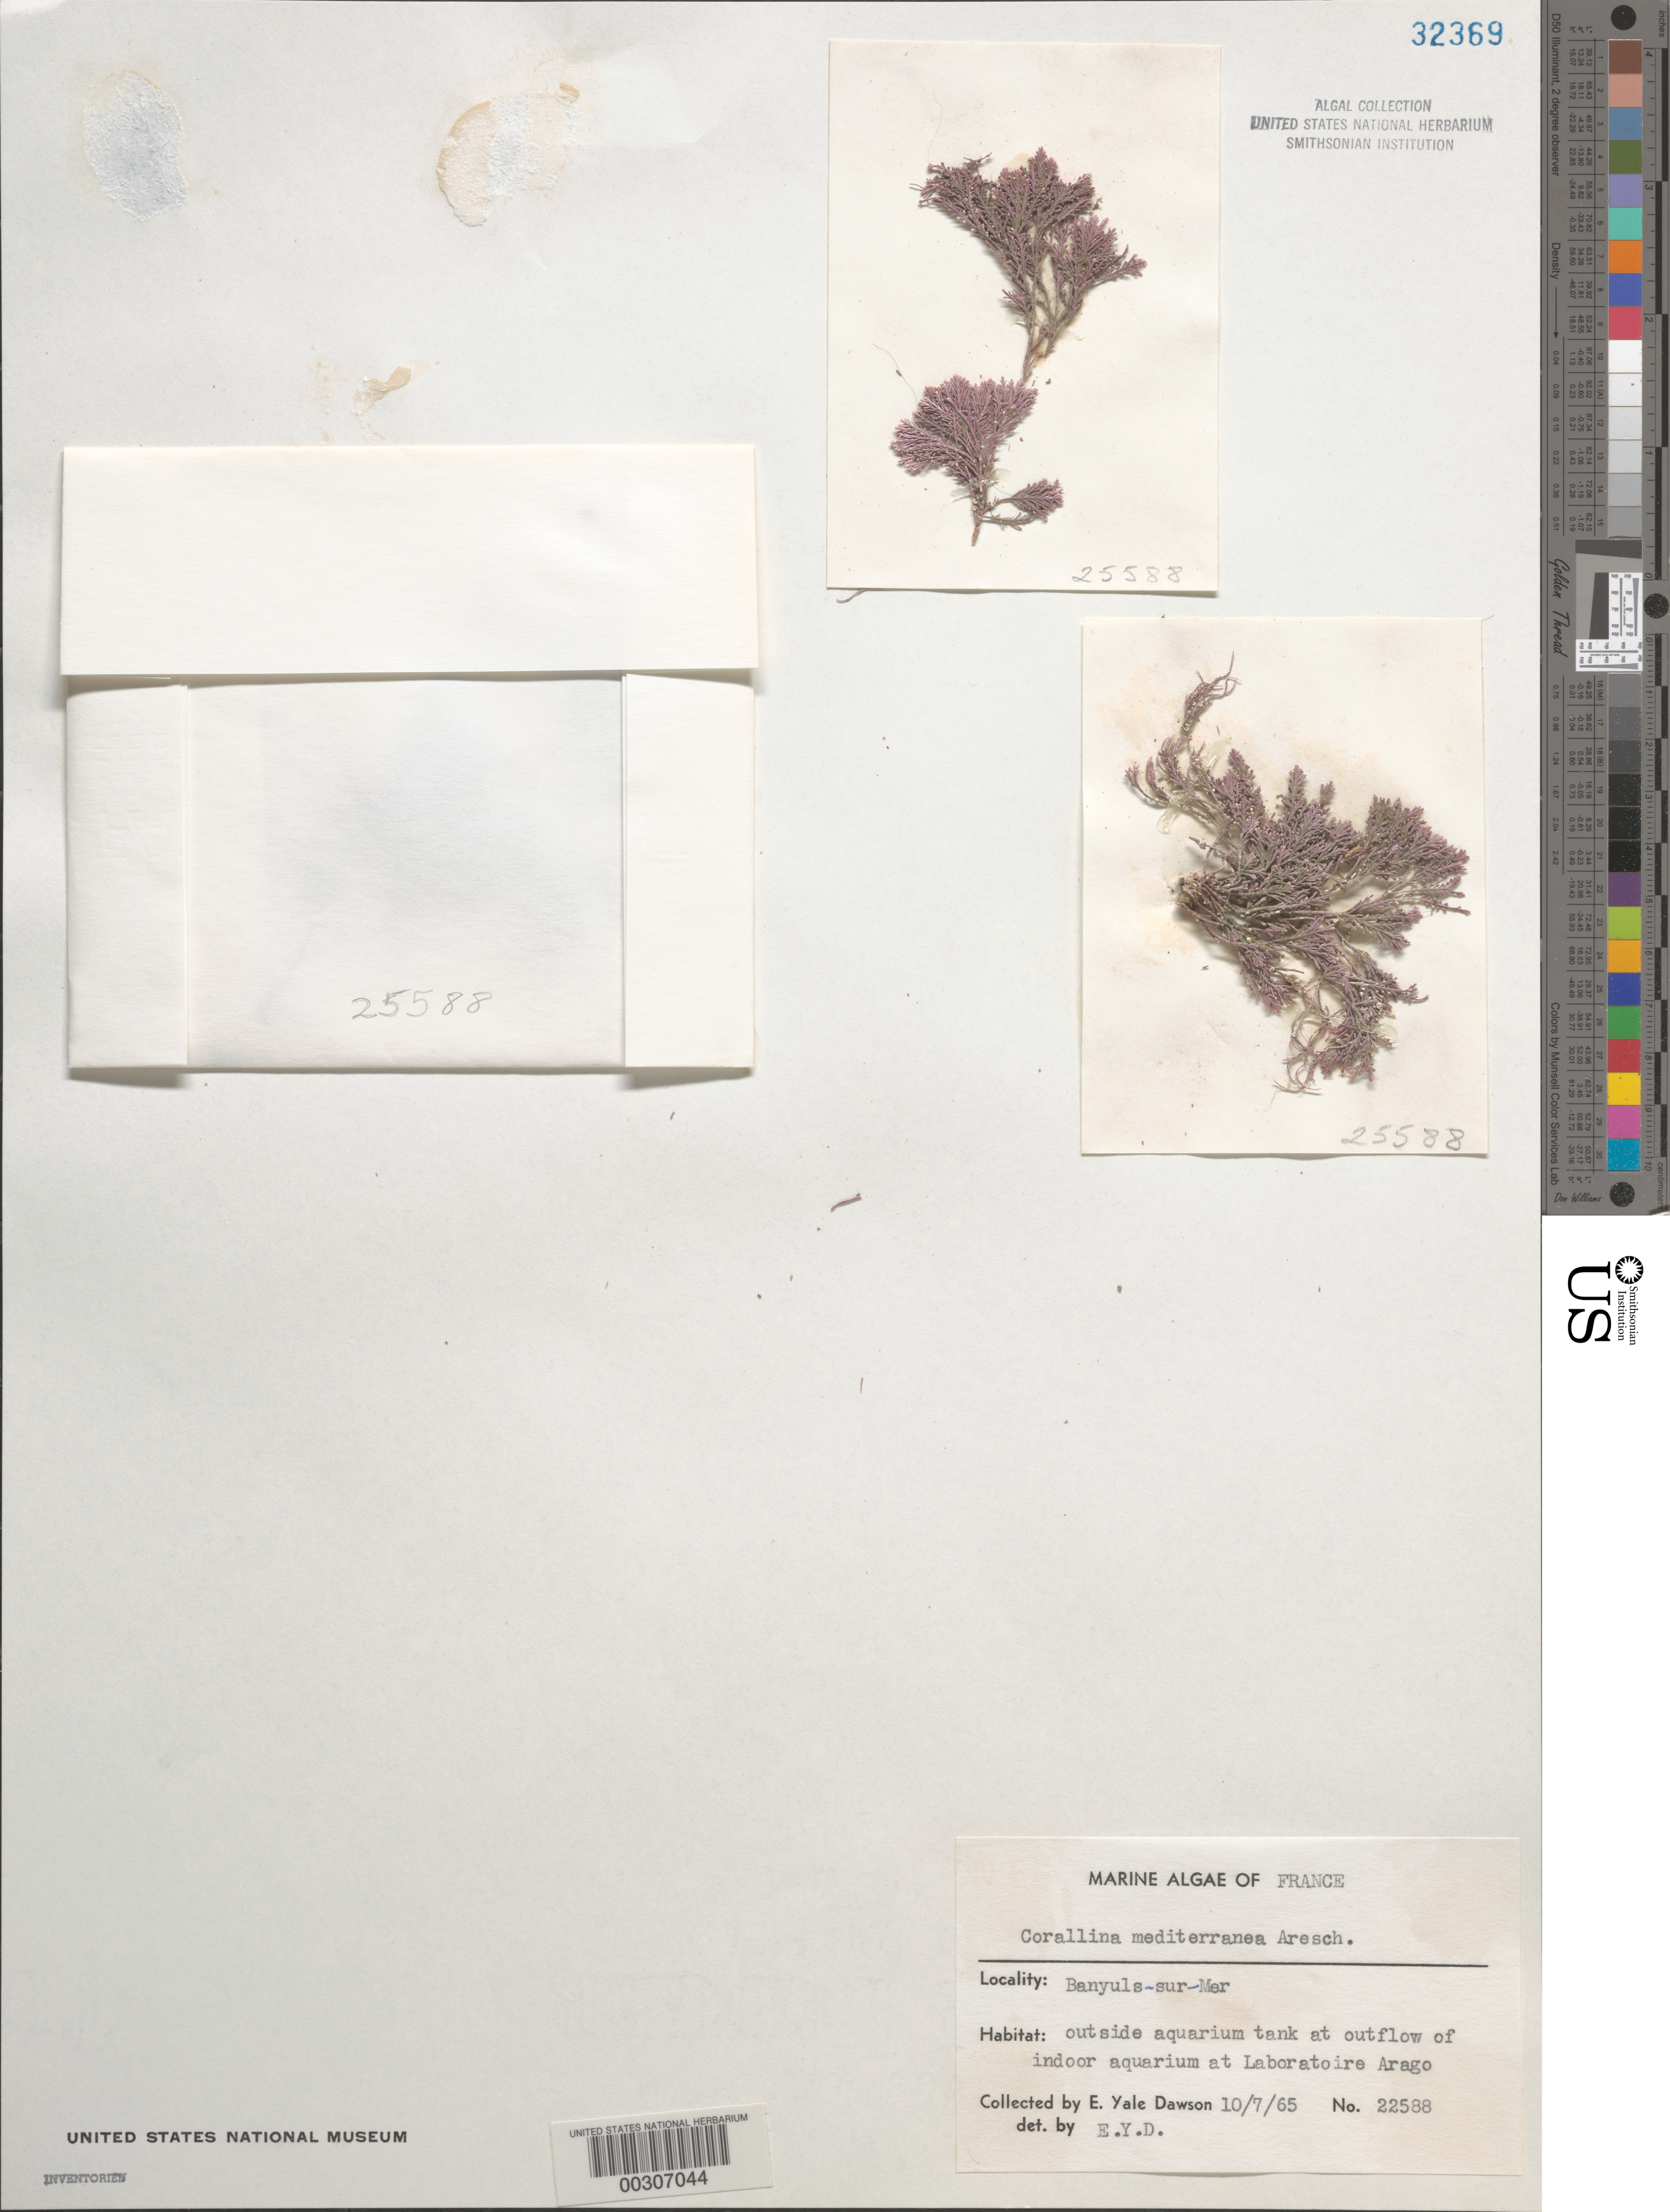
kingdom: Plantae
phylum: Rhodophyta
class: Florideophyceae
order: Corallinales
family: Corallinaceae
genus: Ellisolandia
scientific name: Ellisolandia elongata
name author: (Ellis & Solander) K.R.Hind & G.W. Saunders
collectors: E. Y. Dawson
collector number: EYD 22588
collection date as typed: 07 Oct 1965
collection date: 1965-10-07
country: France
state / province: Occitanie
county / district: Pyrénées-Orientales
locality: Banyuls-sur-Mer, Laboratoire Arago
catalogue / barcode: US 32369